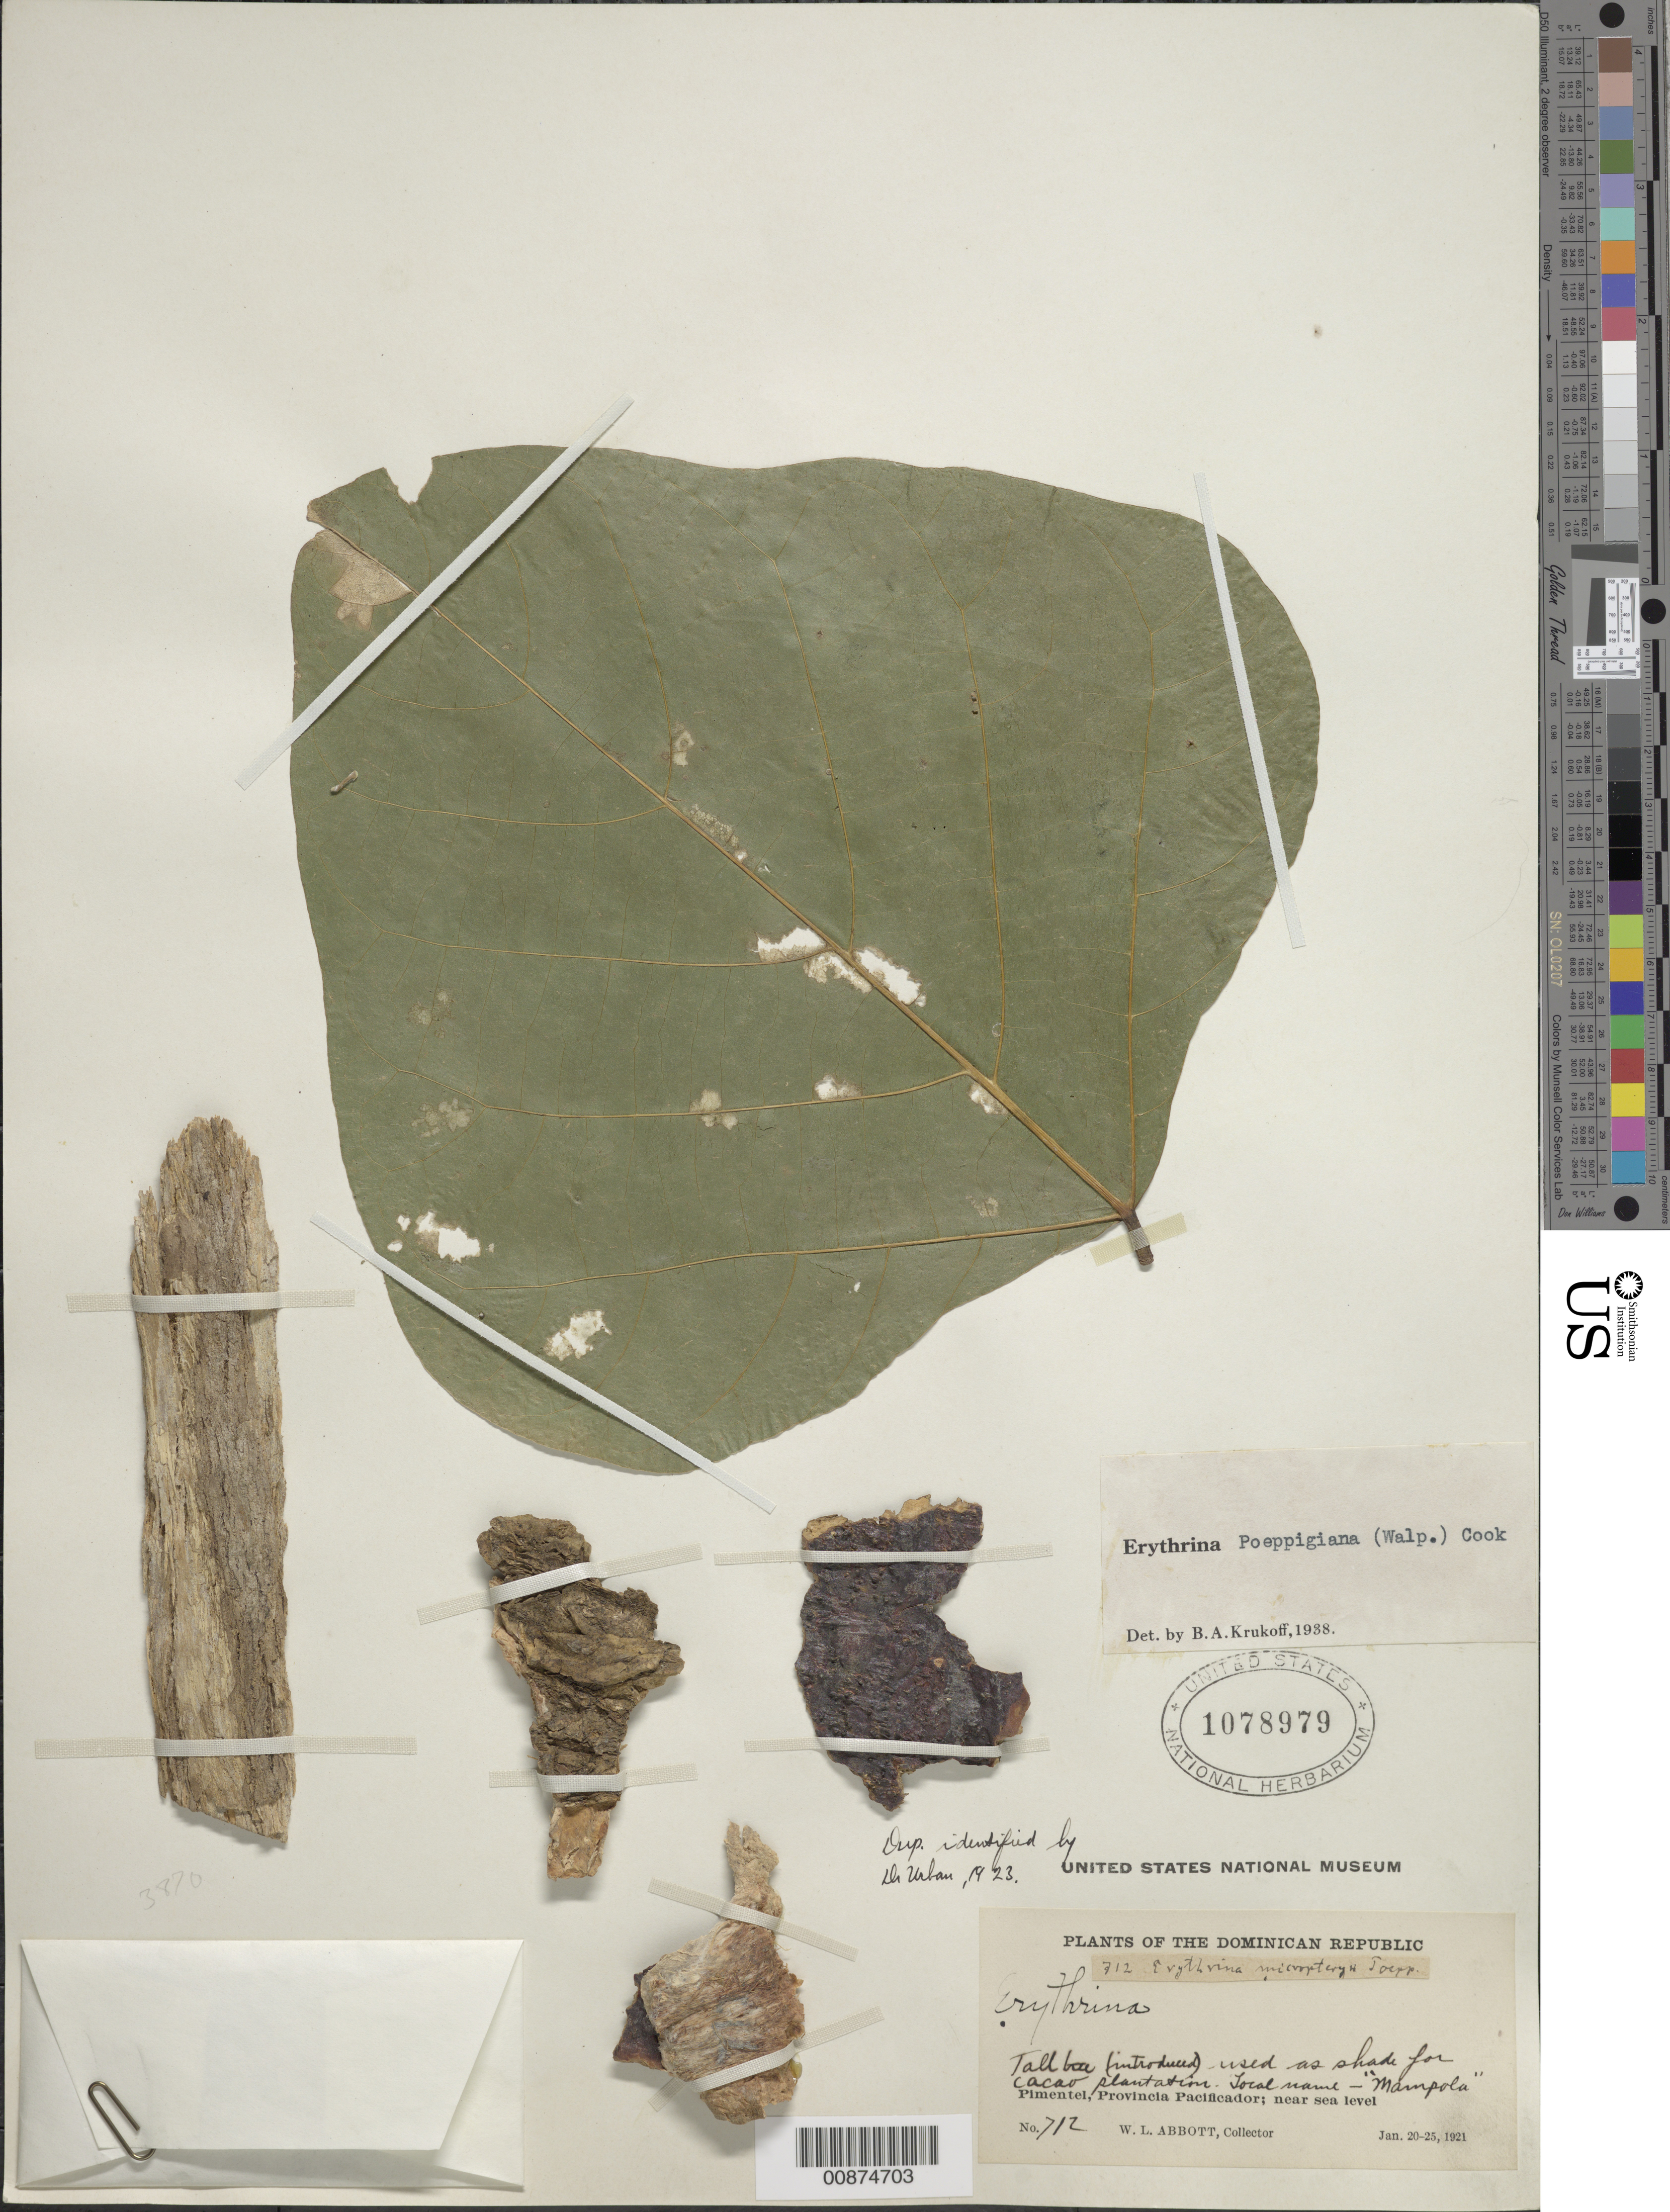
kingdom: Plantae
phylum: Tracheophyta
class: Magnoliopsida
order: Fabales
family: Fabaceae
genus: Erythrina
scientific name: Erythrina poeppigiana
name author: (Walp.) O.F. Cook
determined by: Krukoff, B. A.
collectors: W. L. Abbott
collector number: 712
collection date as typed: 20 Jan 1921 to 25 Jan 1921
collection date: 1921-01-20/1921-01-25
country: Dominican Republic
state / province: Duarte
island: Hispaniola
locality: Pimentel, Provincia Pacificador (obsolete).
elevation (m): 0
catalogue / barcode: US 1078979